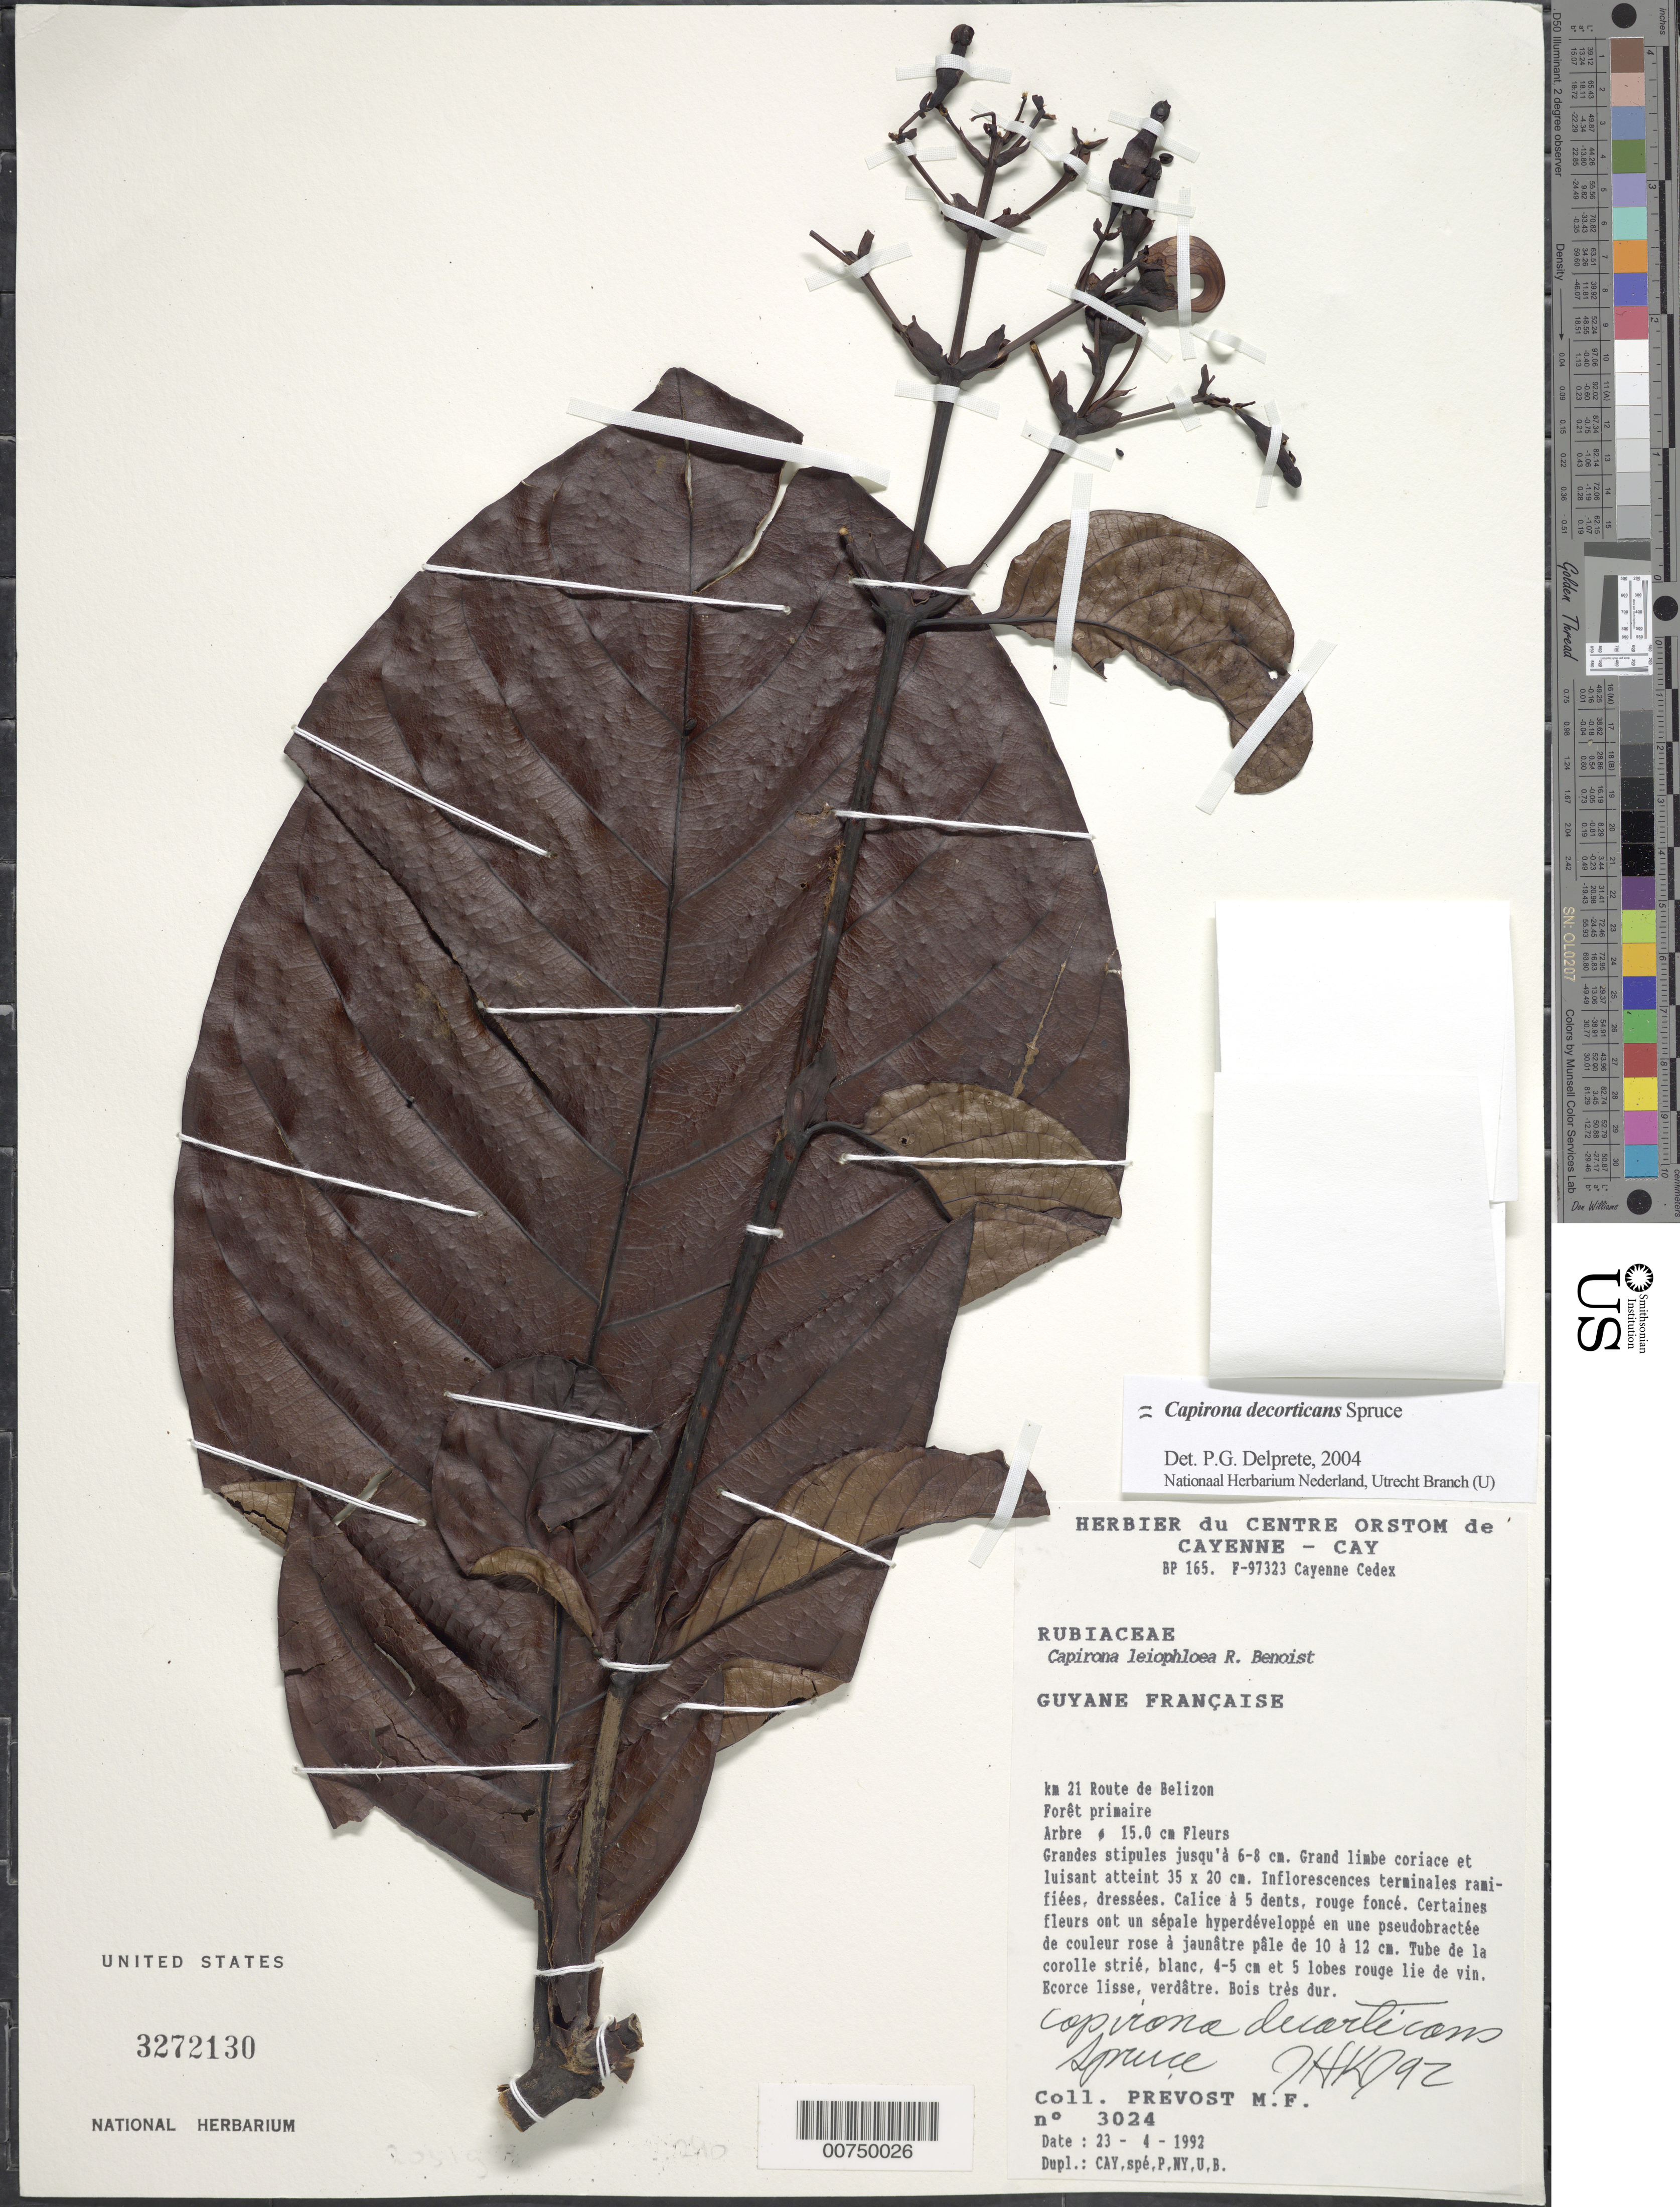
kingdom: Plantae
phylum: Tracheophyta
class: Magnoliopsida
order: Gentianales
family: Rubiaceae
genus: Capirona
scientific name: Capirona decorticans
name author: Spruce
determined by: Delprete, P. G., Herb. de Guyane Cay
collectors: M.-F. Prévost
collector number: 3024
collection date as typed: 23-Apr-92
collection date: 1992-04-23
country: French Guiana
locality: Route de Bélizon, km 21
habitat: Forêt primaire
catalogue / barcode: US 3272130